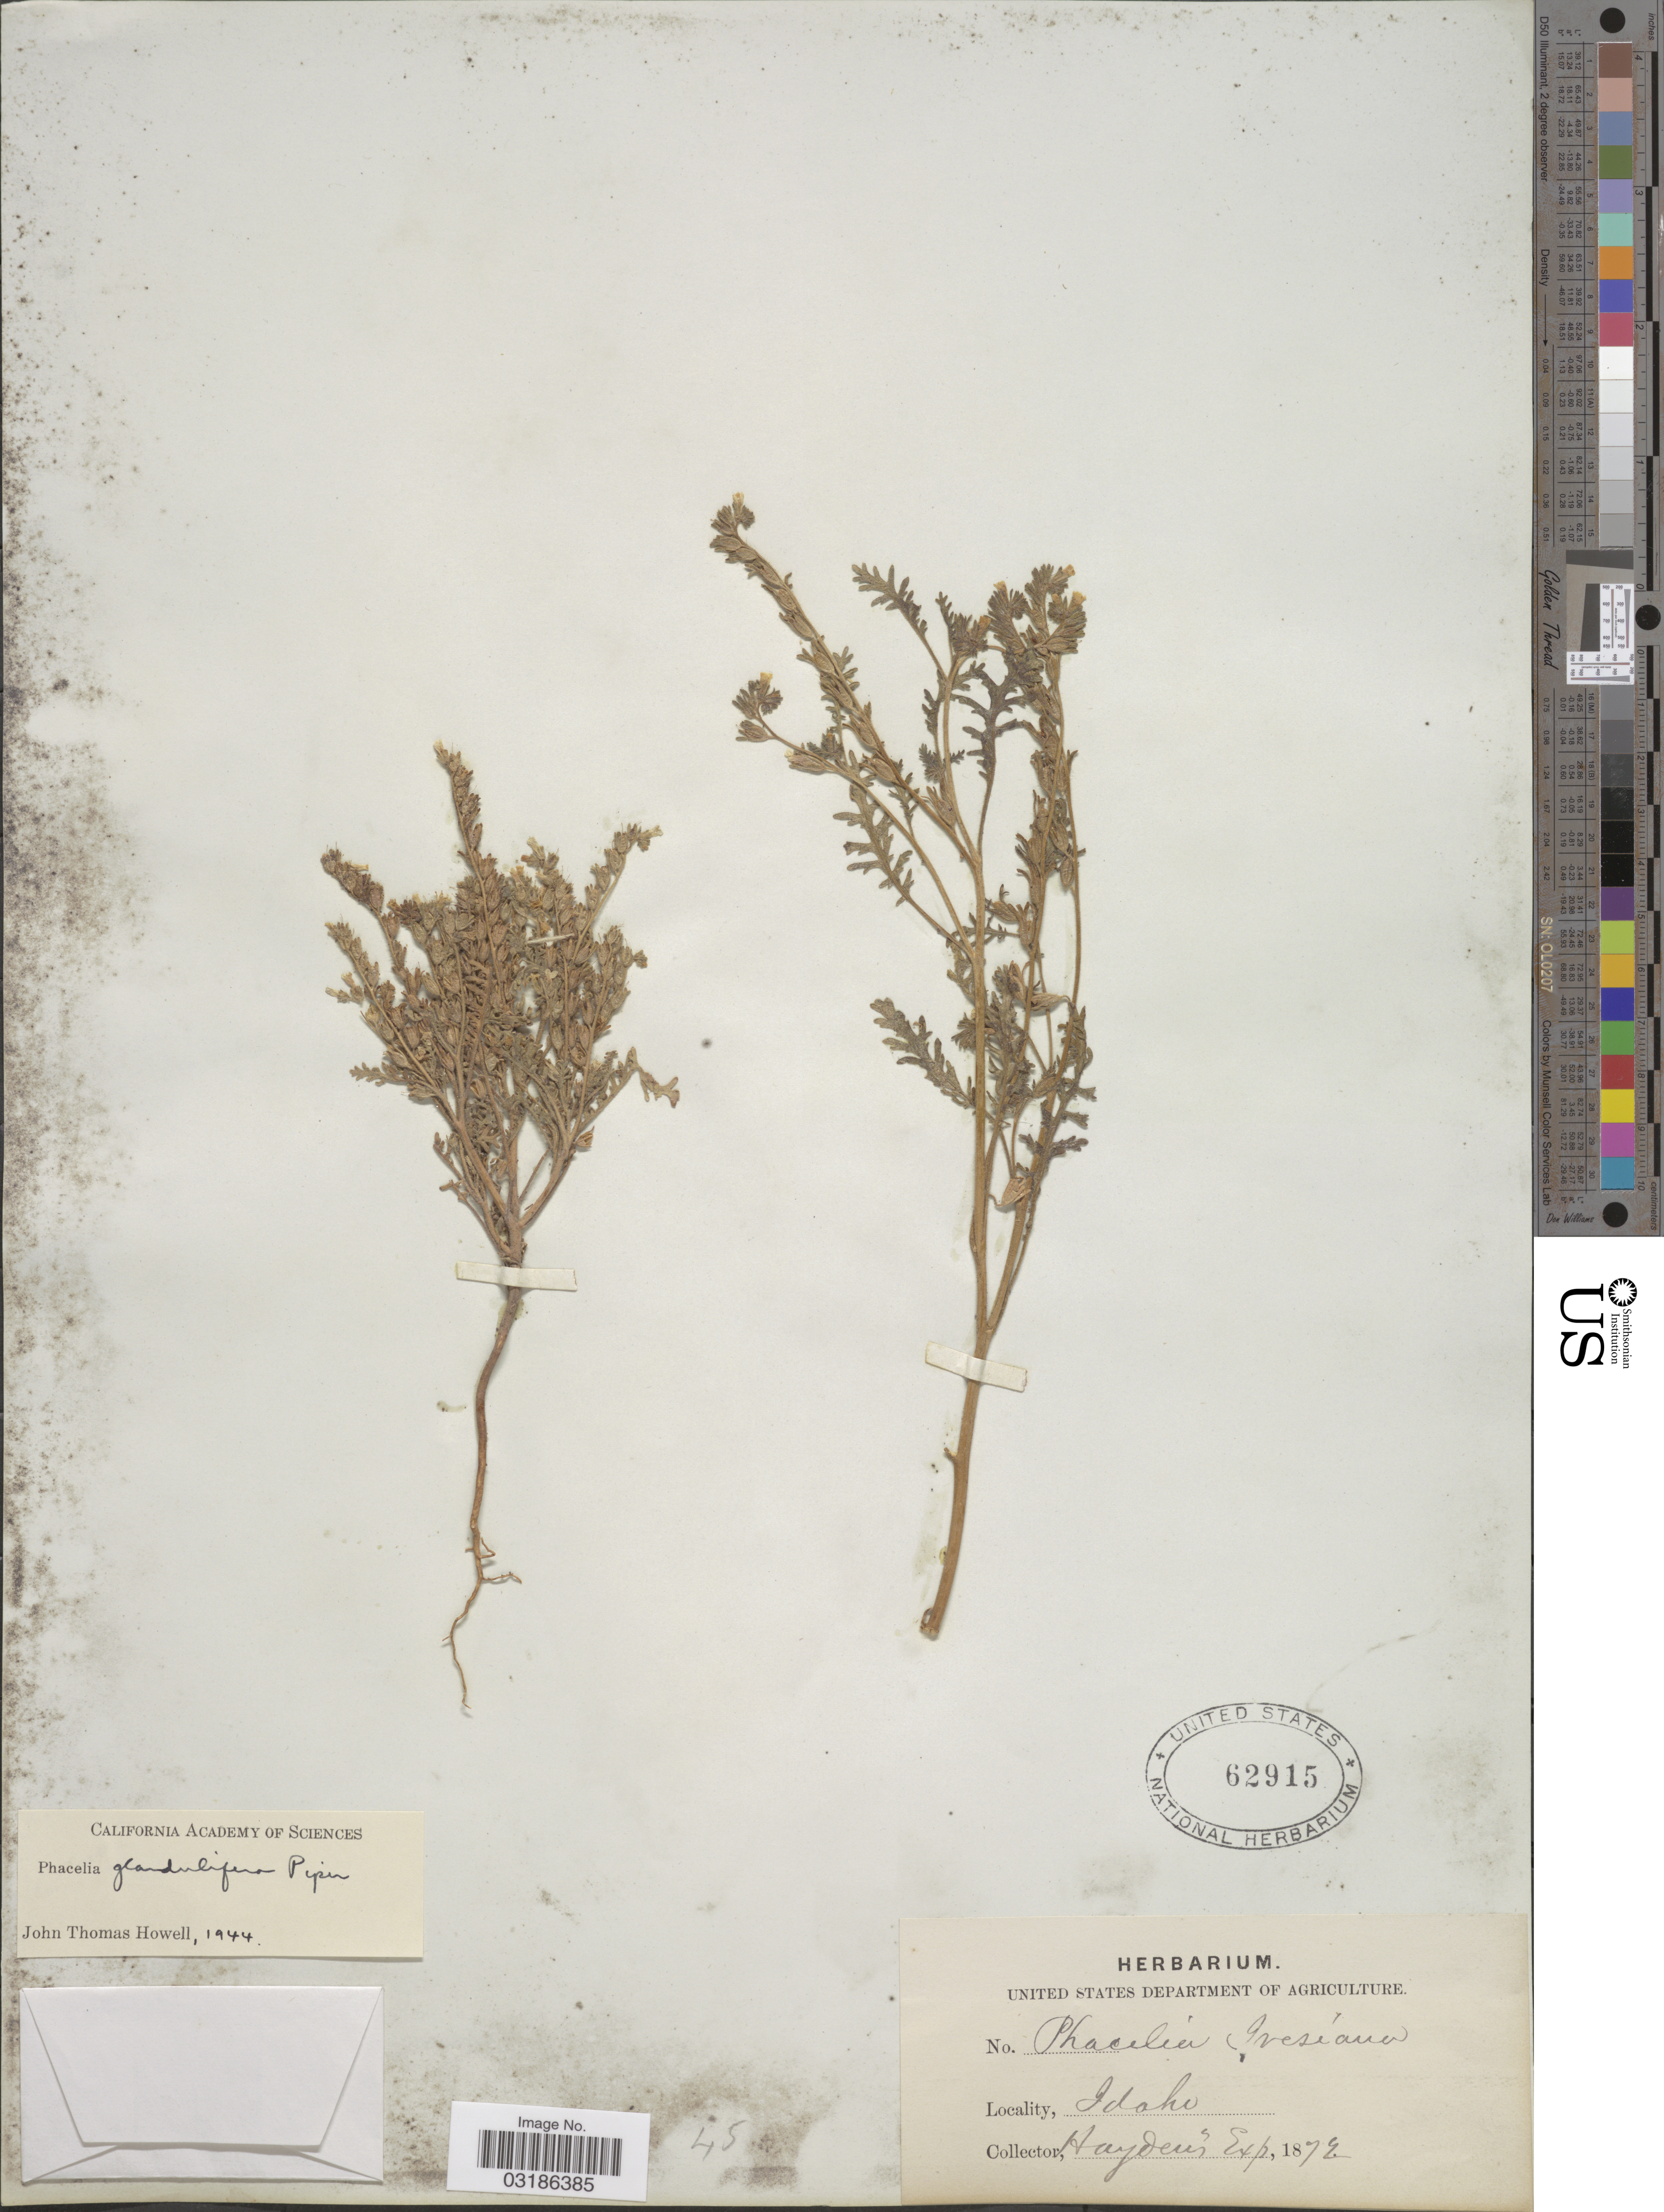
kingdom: Plantae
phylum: Tracheophyta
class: Magnoliopsida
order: Boraginales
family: Hydrophyllaceae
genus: Phacelia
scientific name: Phacelia glandulifera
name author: Piper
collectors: Hayden Exped.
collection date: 1872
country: United States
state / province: Idaho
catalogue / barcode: US 62915